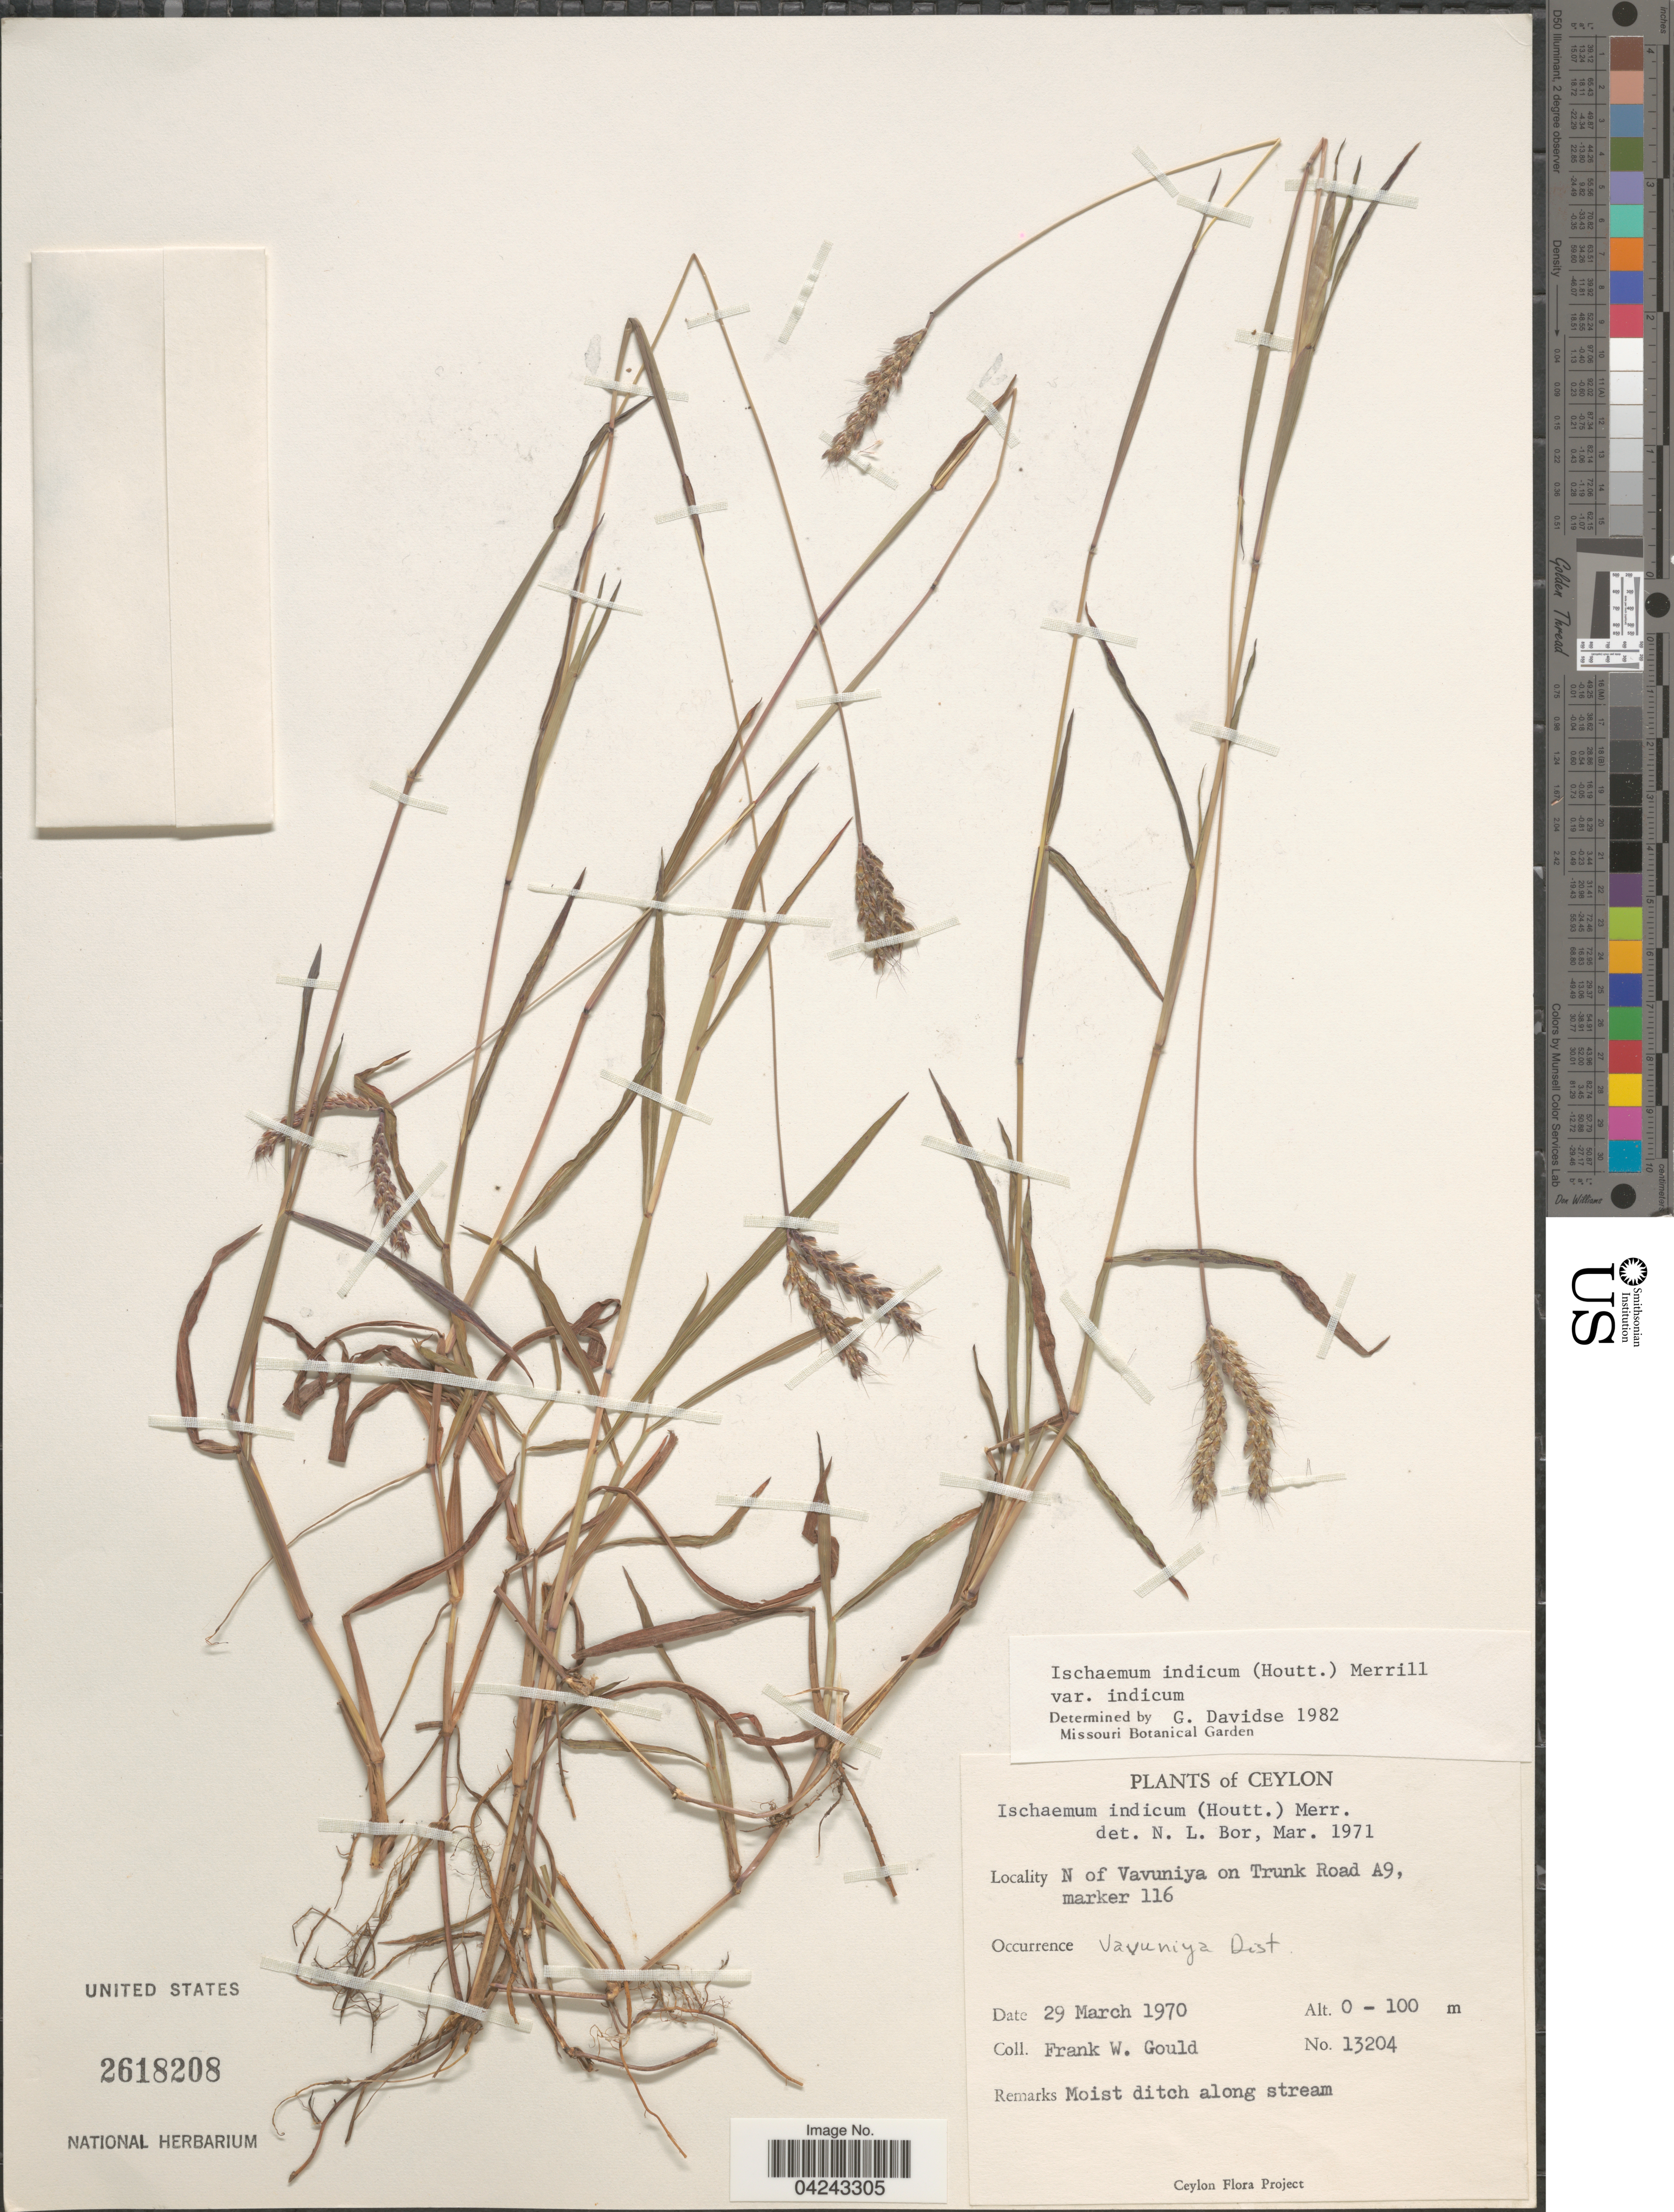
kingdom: Plantae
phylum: Tracheophyta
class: Liliopsida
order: Poales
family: Poaceae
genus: Ischaemum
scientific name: Ischaemum ciliare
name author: Retz.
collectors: F. W. Gould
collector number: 13204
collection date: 1970-03-29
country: Sri Lanka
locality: Ceylon. N of Vavuniya on Trunk Road A9, marker 116. Vavuniya Dist.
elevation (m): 0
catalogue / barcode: US 2618208